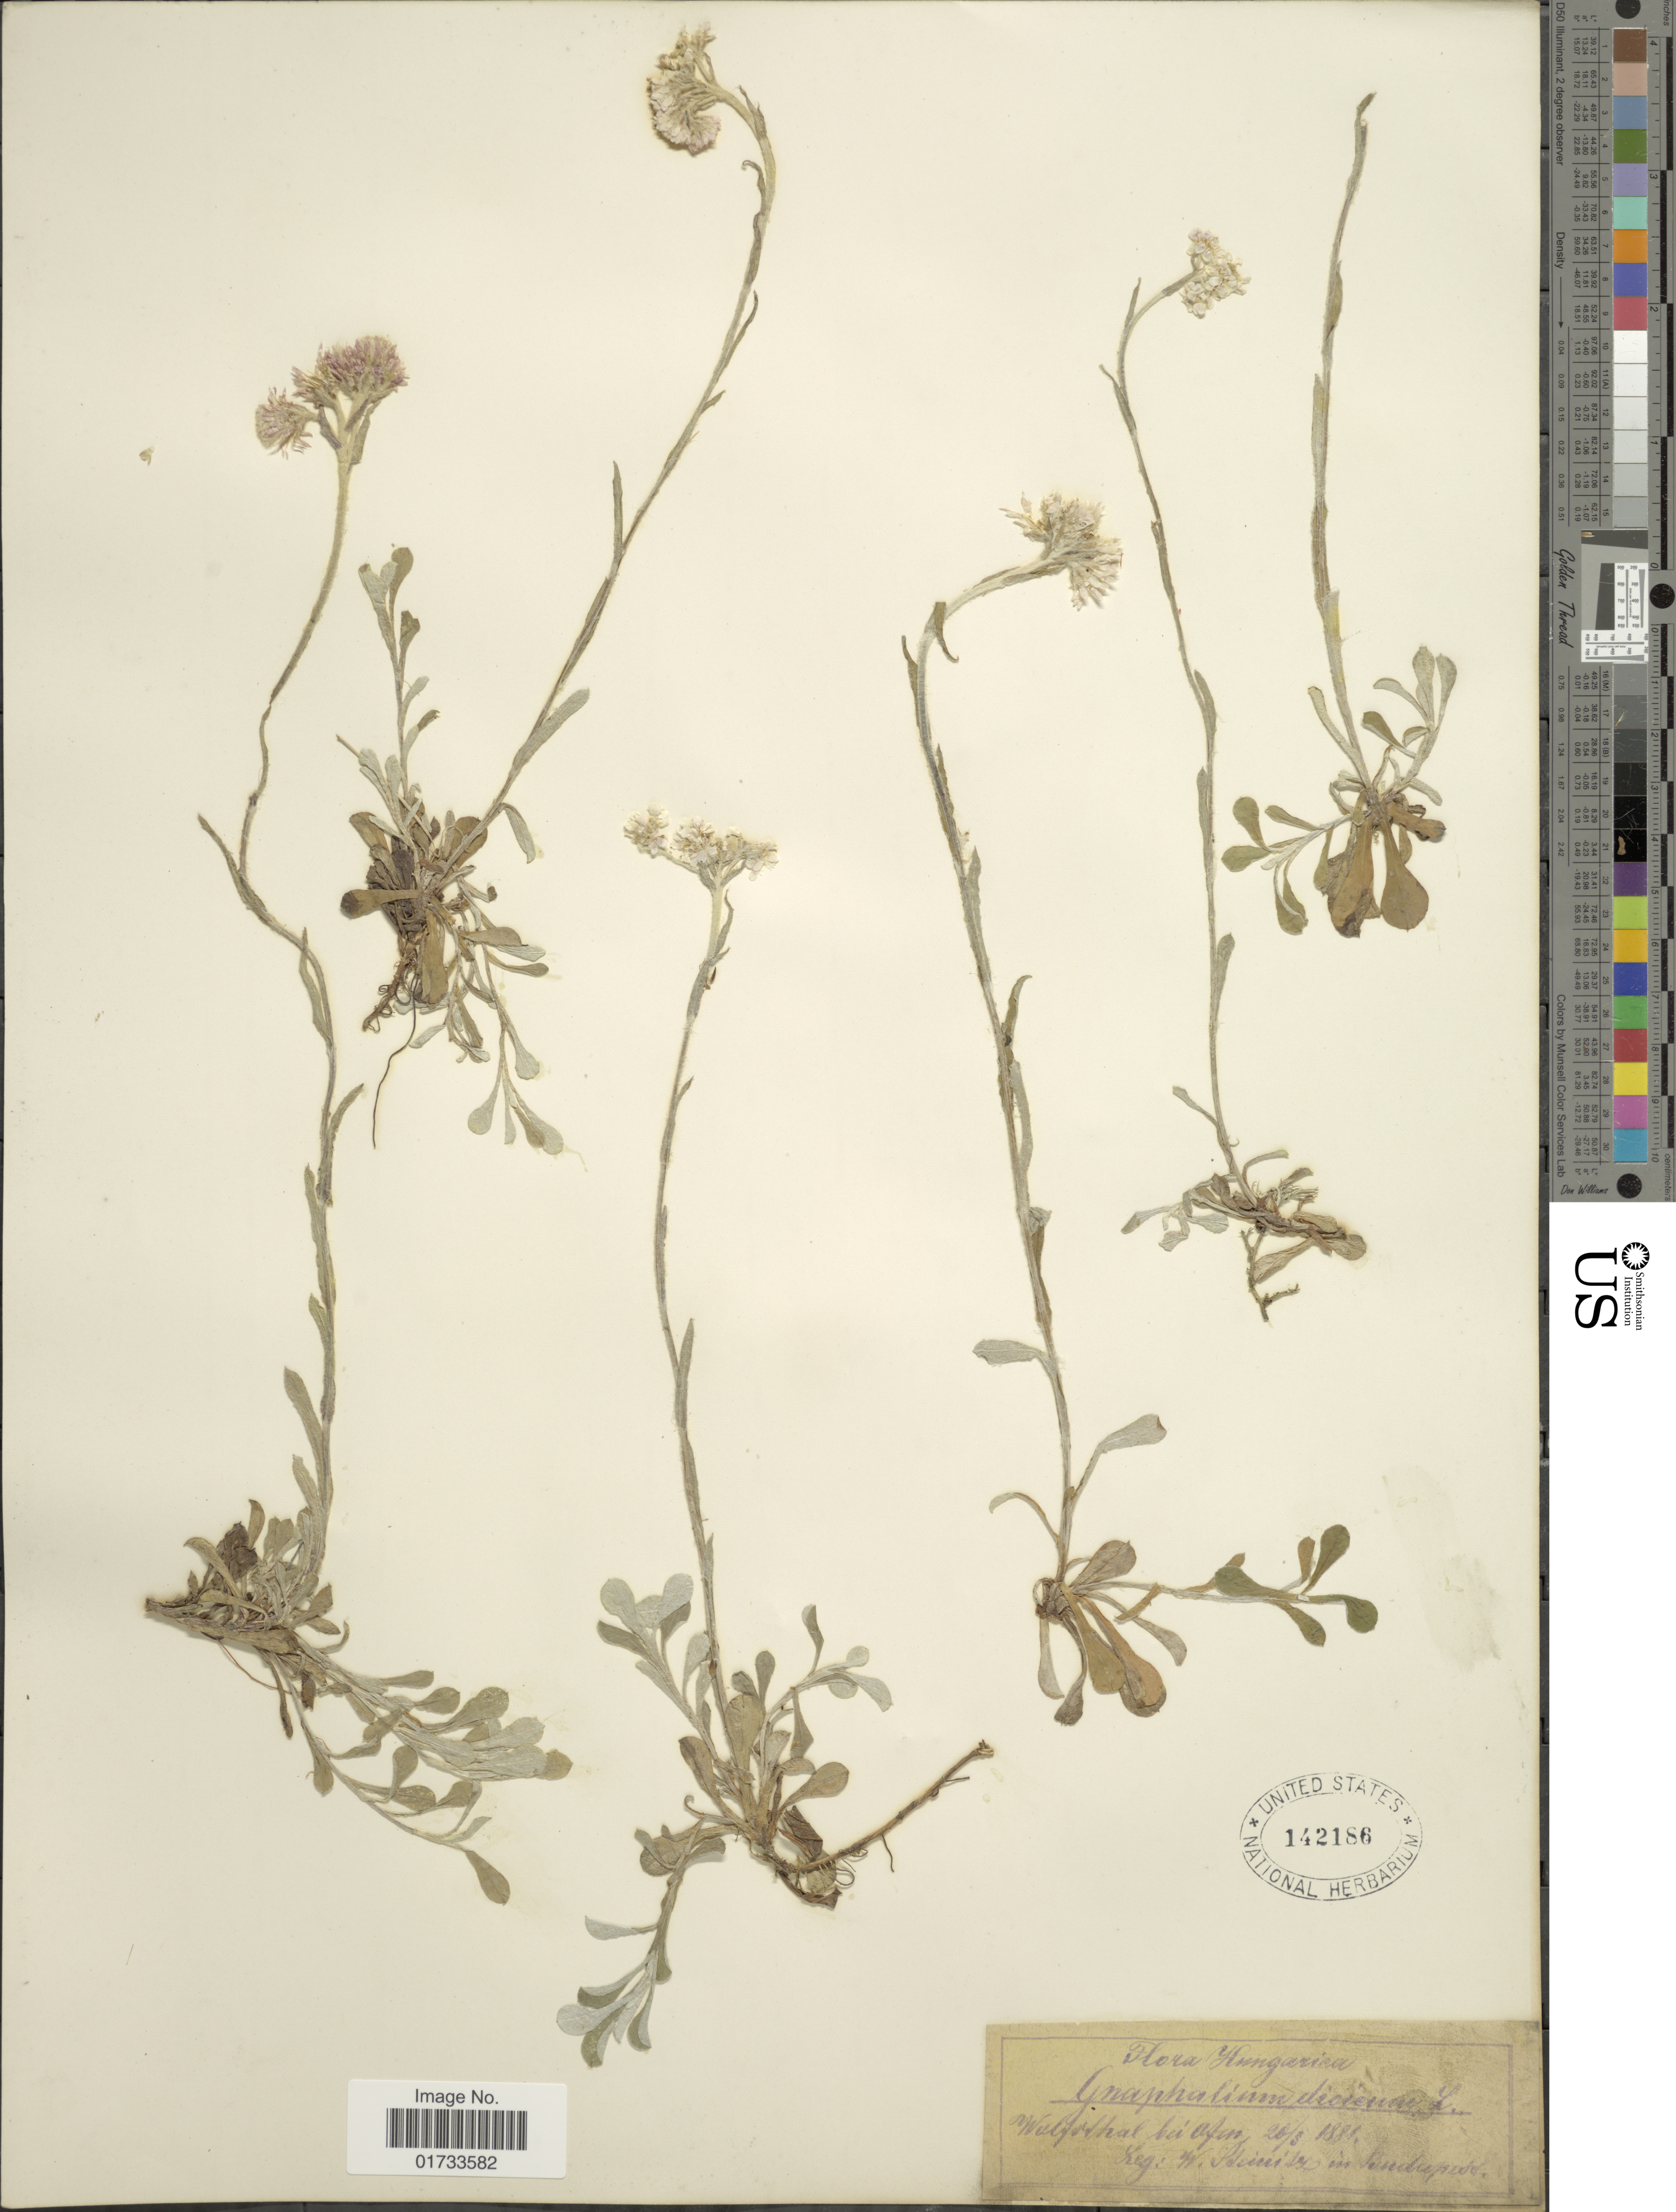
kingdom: Plantae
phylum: Tracheophyta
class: Magnoliopsida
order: Asterales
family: Asteraceae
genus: Antennaria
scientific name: Antennaria dioica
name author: (L.) Gaertn.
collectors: W. Steinitz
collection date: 1881-08-20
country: Hungary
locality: Walfortal bei Ofen [interpreted]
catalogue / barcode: US 142186